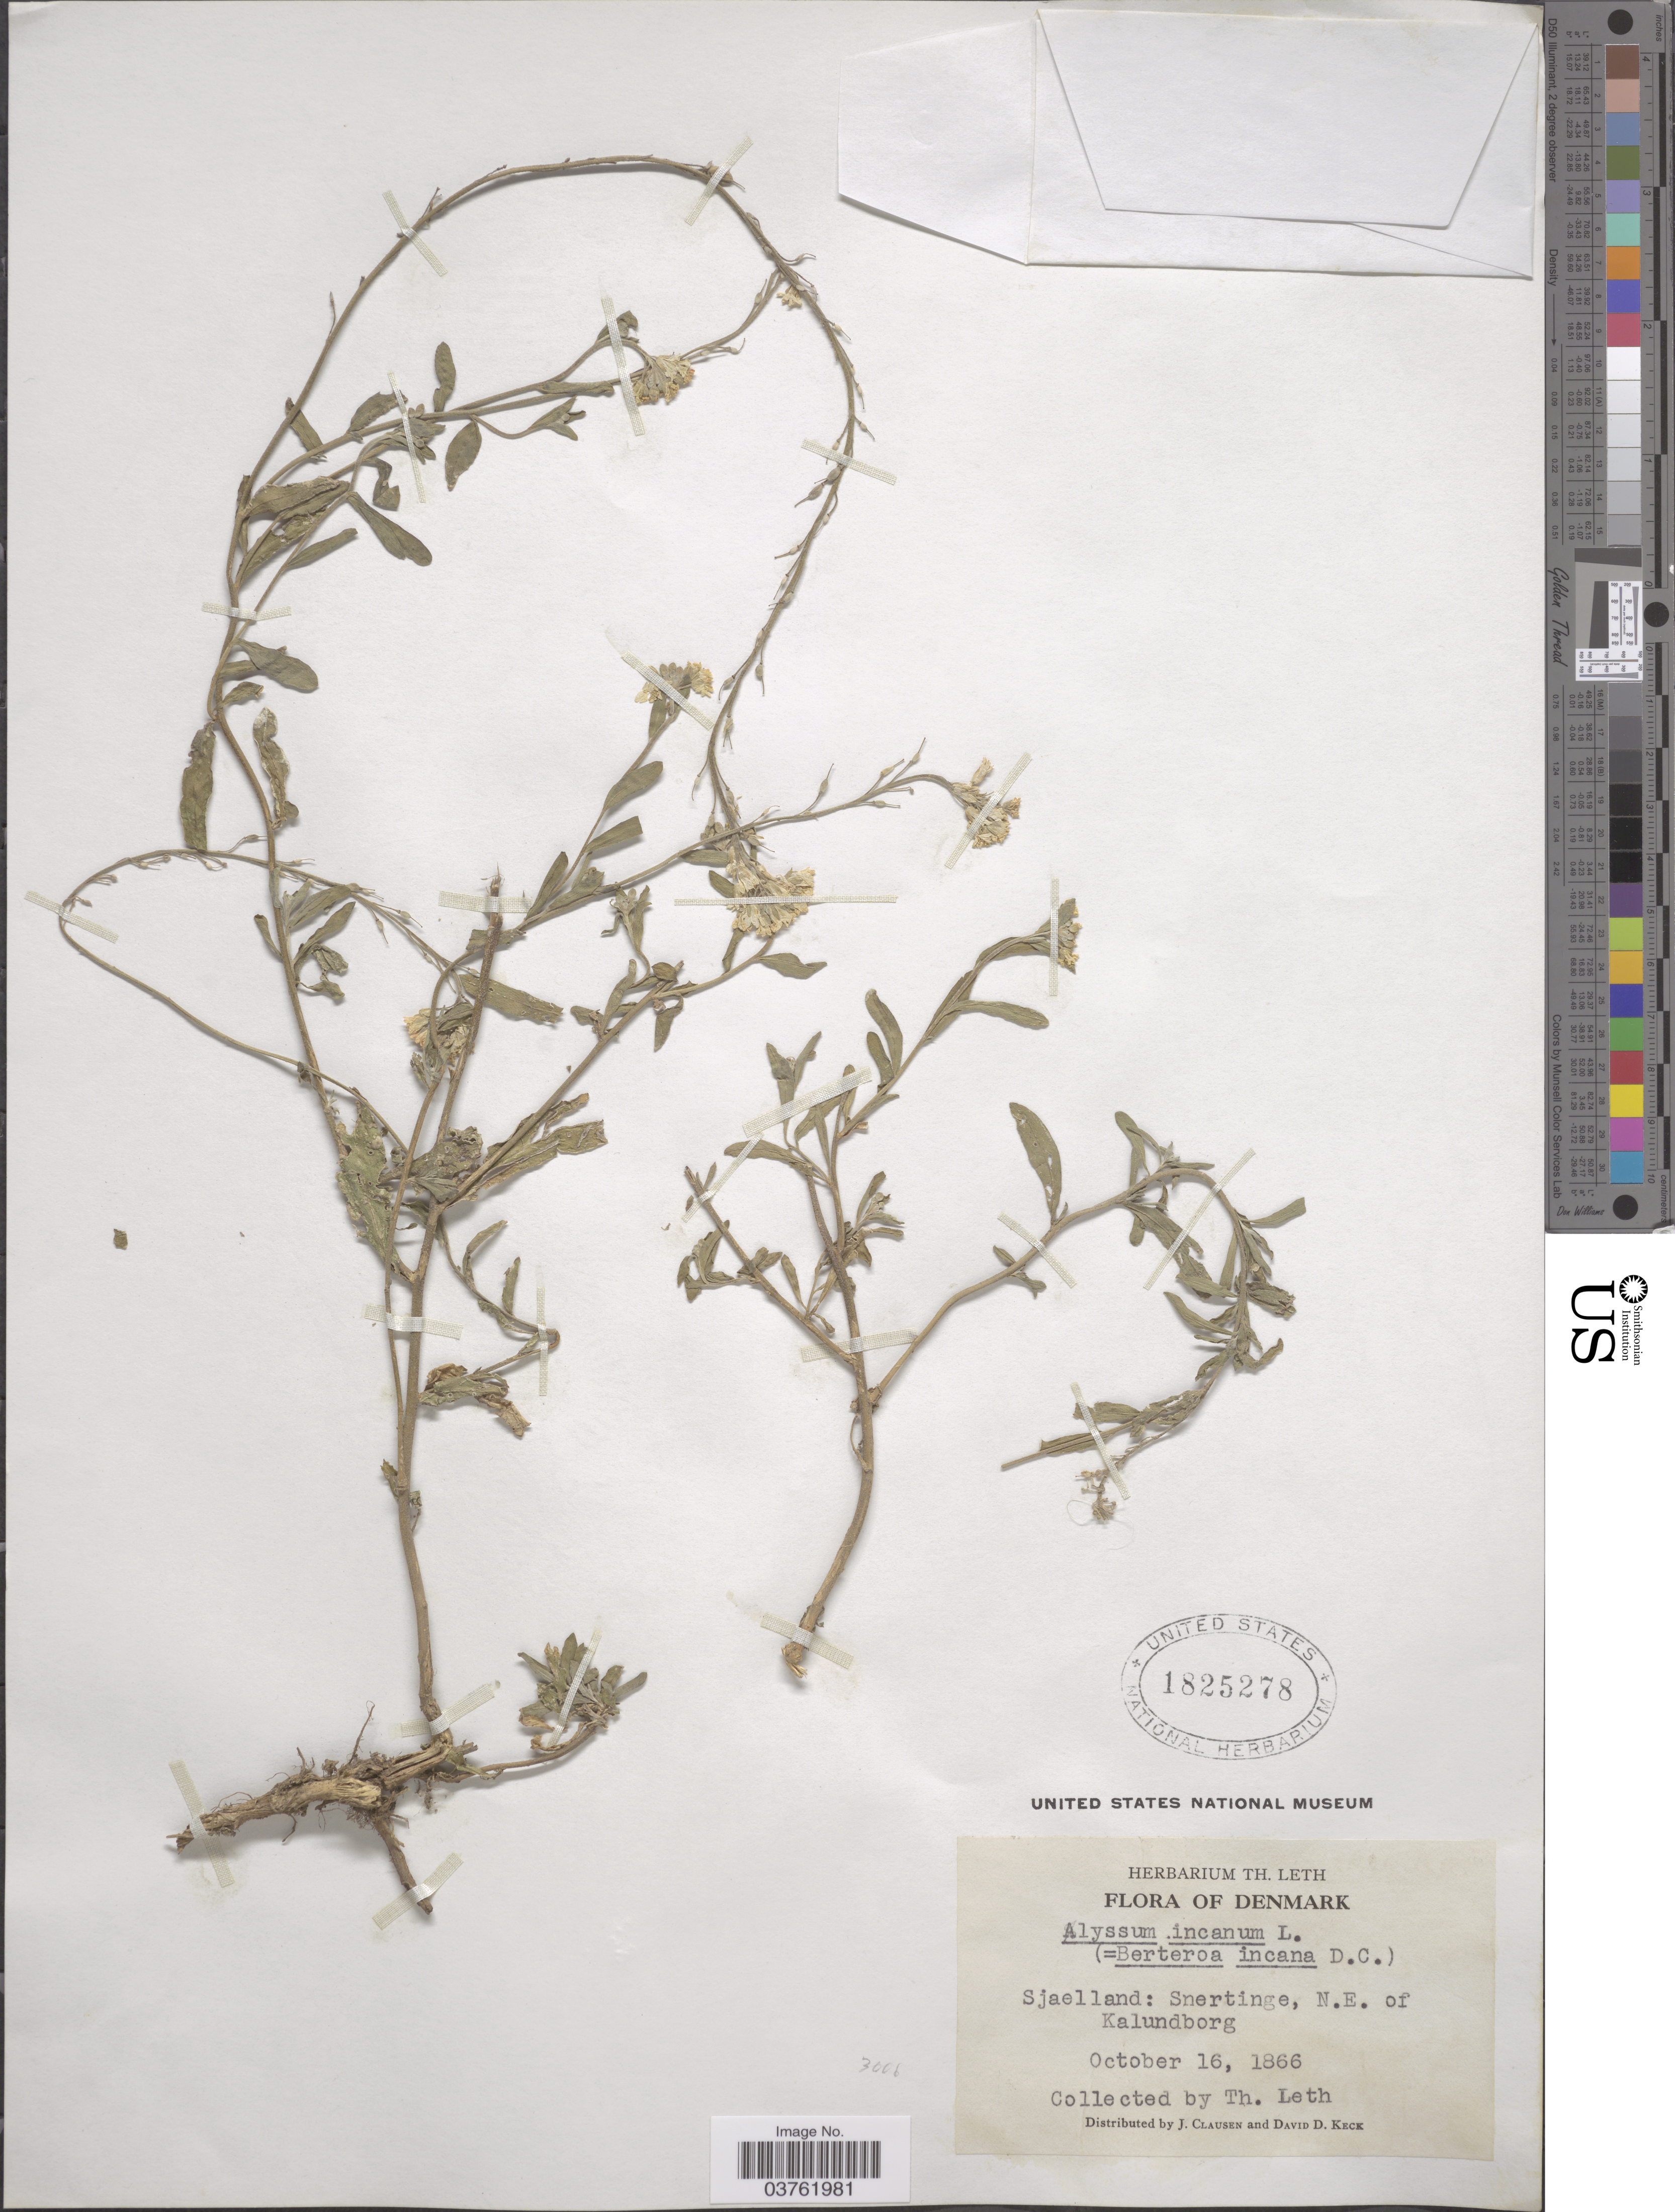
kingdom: Plantae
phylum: Tracheophyta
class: Magnoliopsida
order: Brassicales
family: Brassicaceae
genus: Alyssum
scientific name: Alyssum incanum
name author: L.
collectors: L. Leth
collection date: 1866-10-16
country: Denmark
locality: Sjaelland: Snertinge, N. E. of Kalundborg.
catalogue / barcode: US 1825278